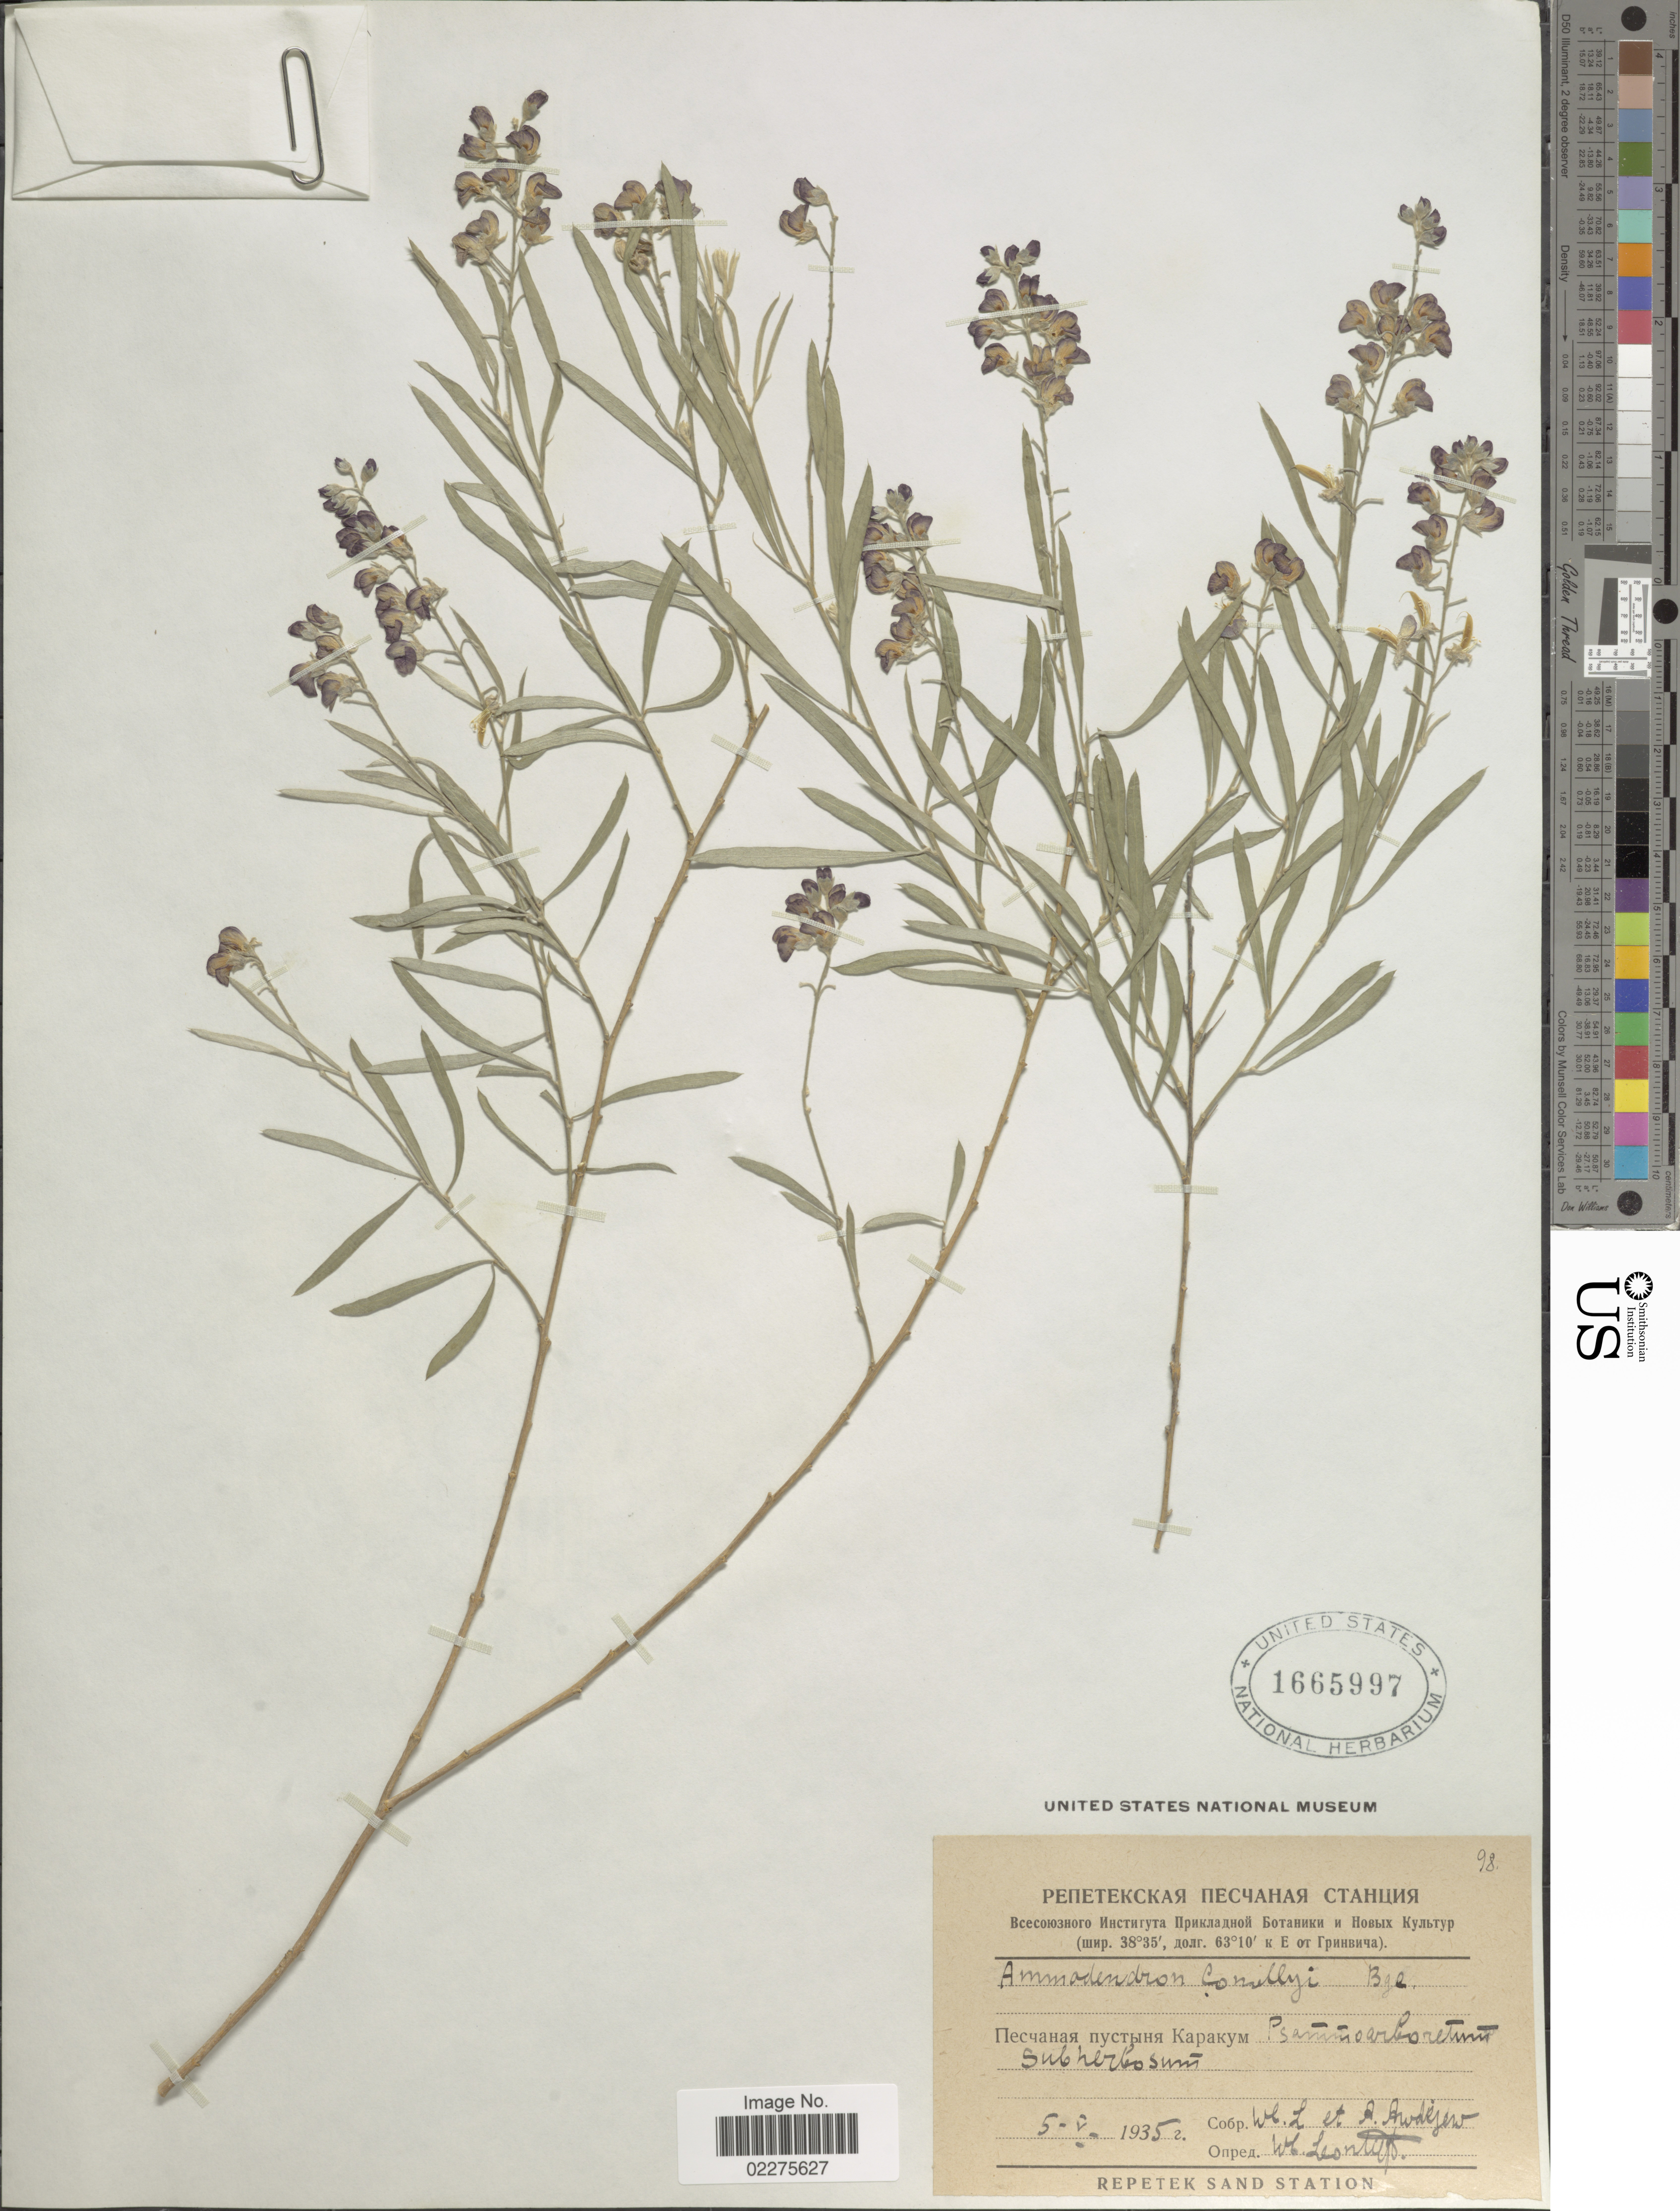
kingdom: Plantae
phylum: Tracheophyta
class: Magnoliopsida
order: Fabales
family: Fabaceae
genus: Ammodendron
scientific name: Ammodendron conollyi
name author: Bunge ex Boiss.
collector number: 98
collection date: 1935-05-05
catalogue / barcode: US 1665997